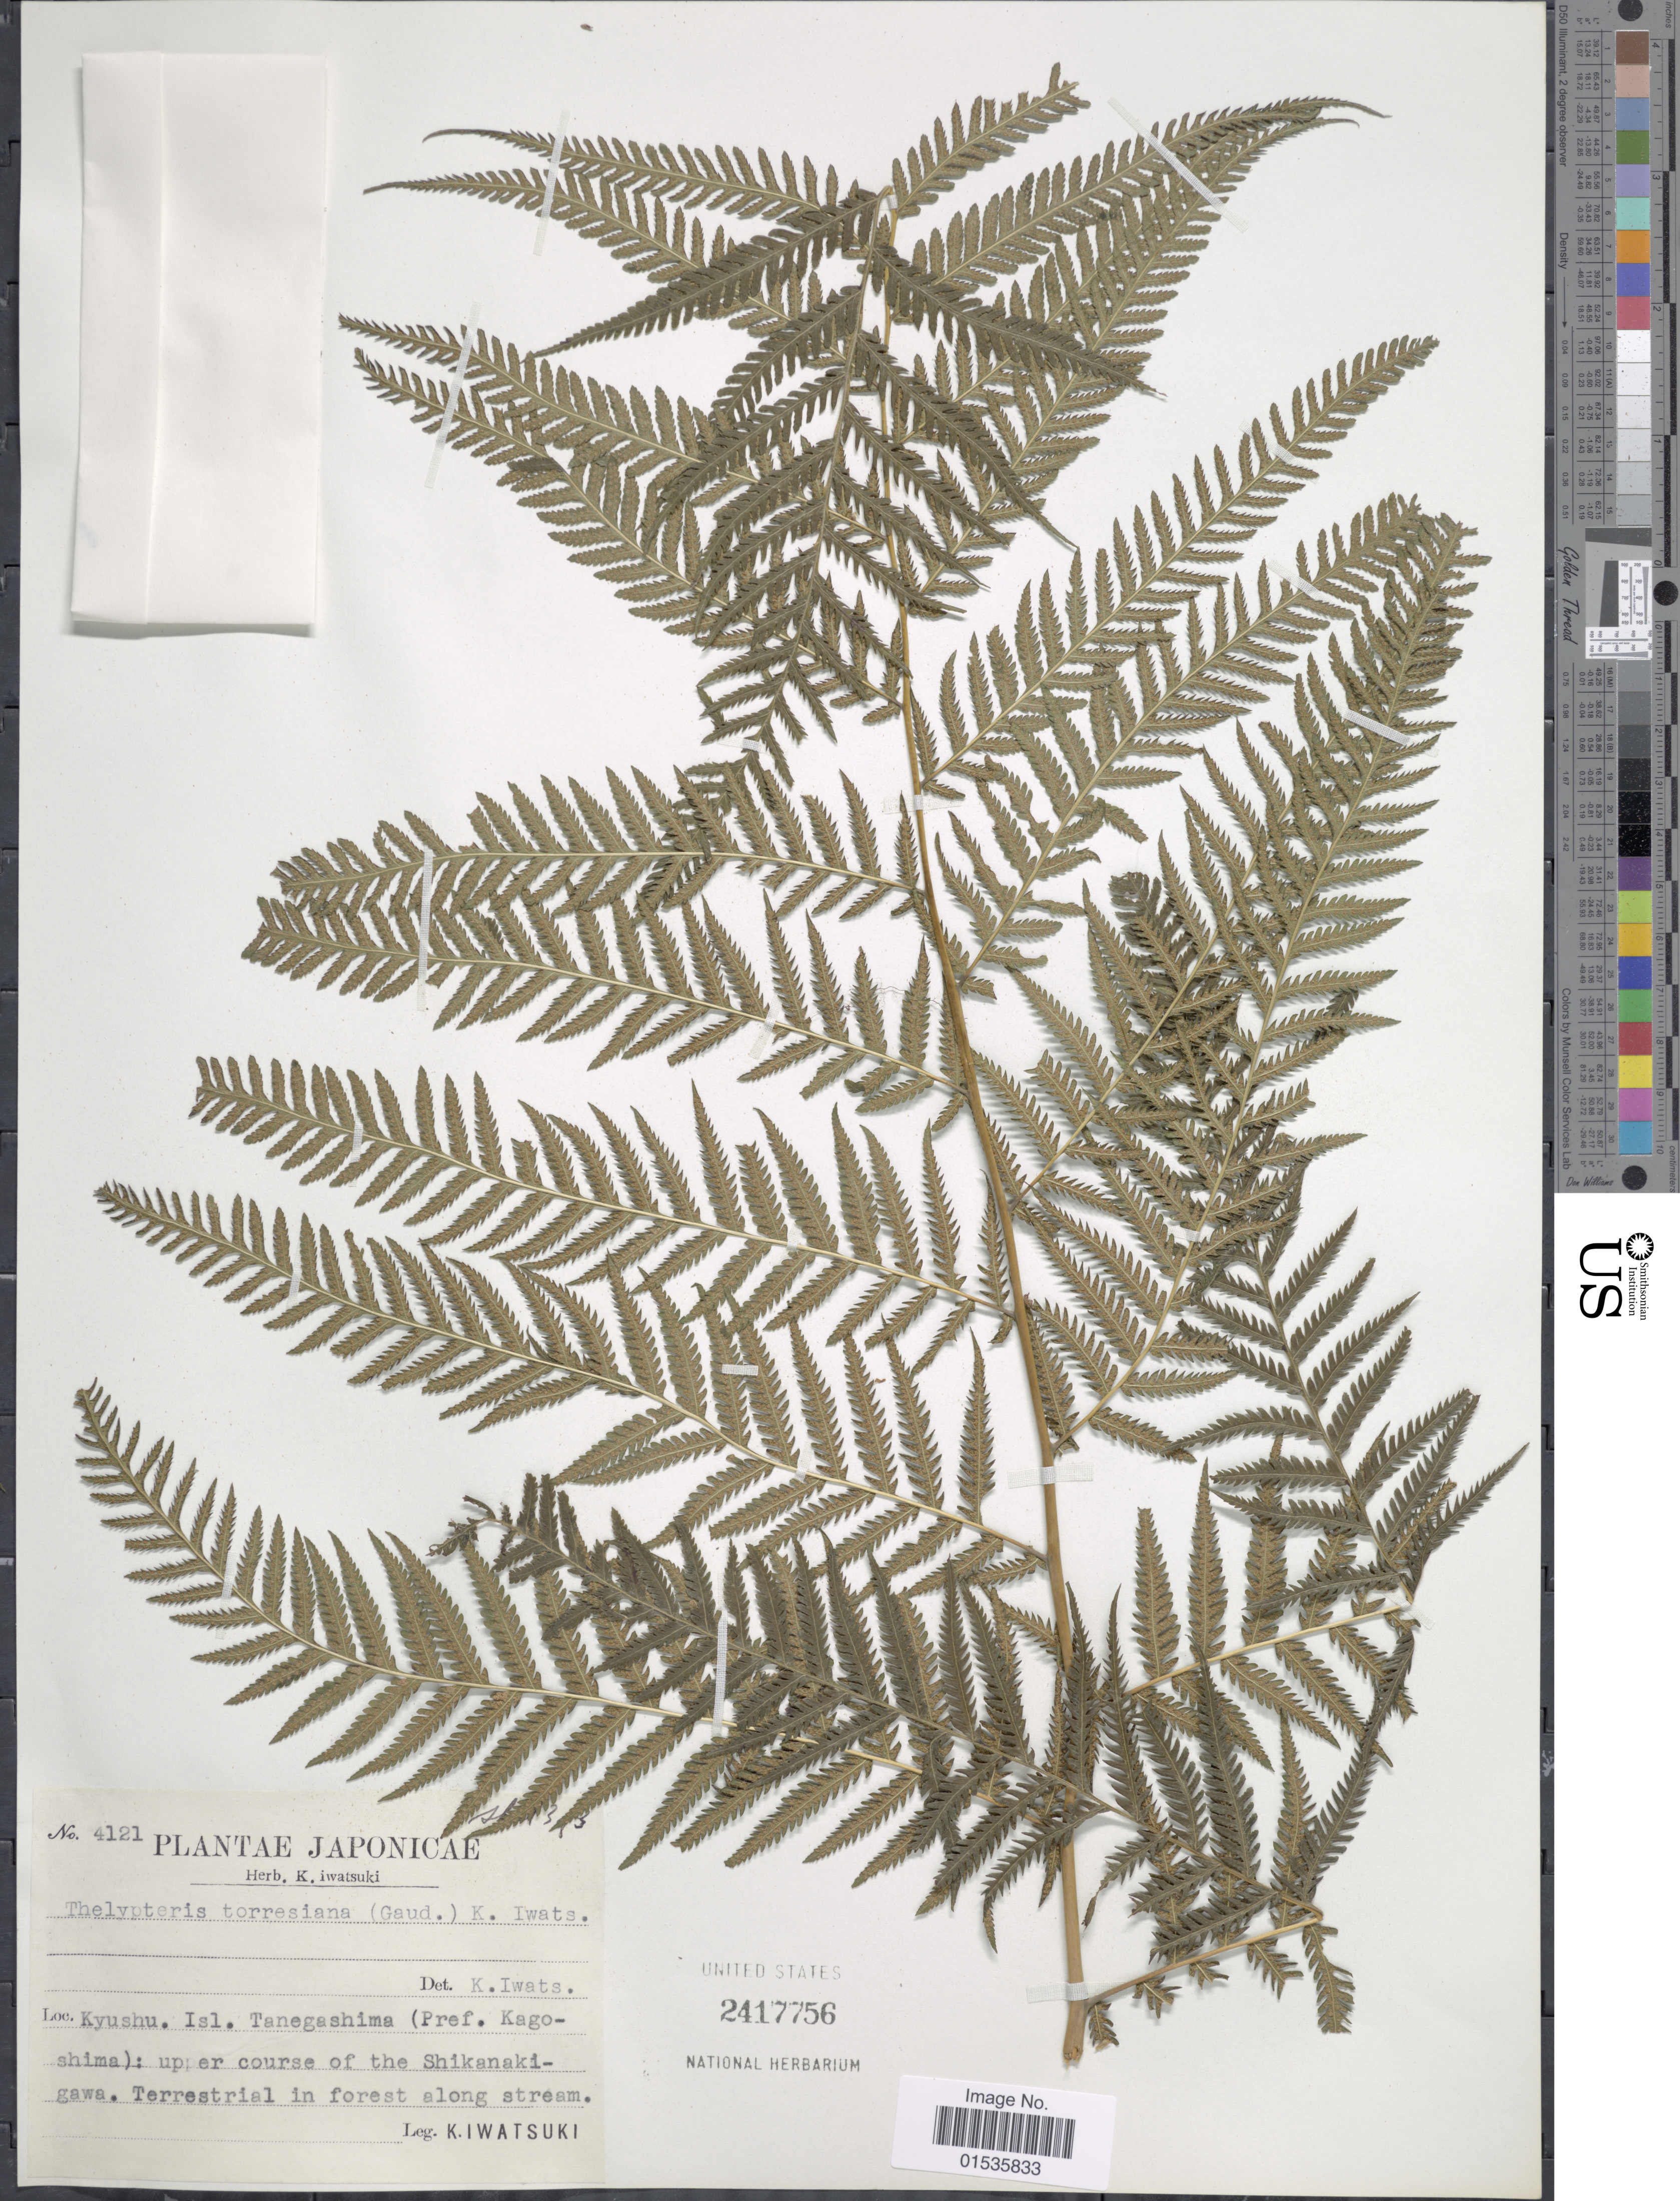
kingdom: Plantae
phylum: Tracheophyta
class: Polypodiopsida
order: Polypodiales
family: Thelypteridaceae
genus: Macrothelypteris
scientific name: Macrothelypteris torresiana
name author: (Gaudich.) Ching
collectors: K. Iwatsuki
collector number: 4121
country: Japan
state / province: Kagosima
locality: Japonicae, Kyushu. Isl. Tanegashima (Pref. Kagoshima): upper course of the Shikanakigawa.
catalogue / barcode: US 2417756